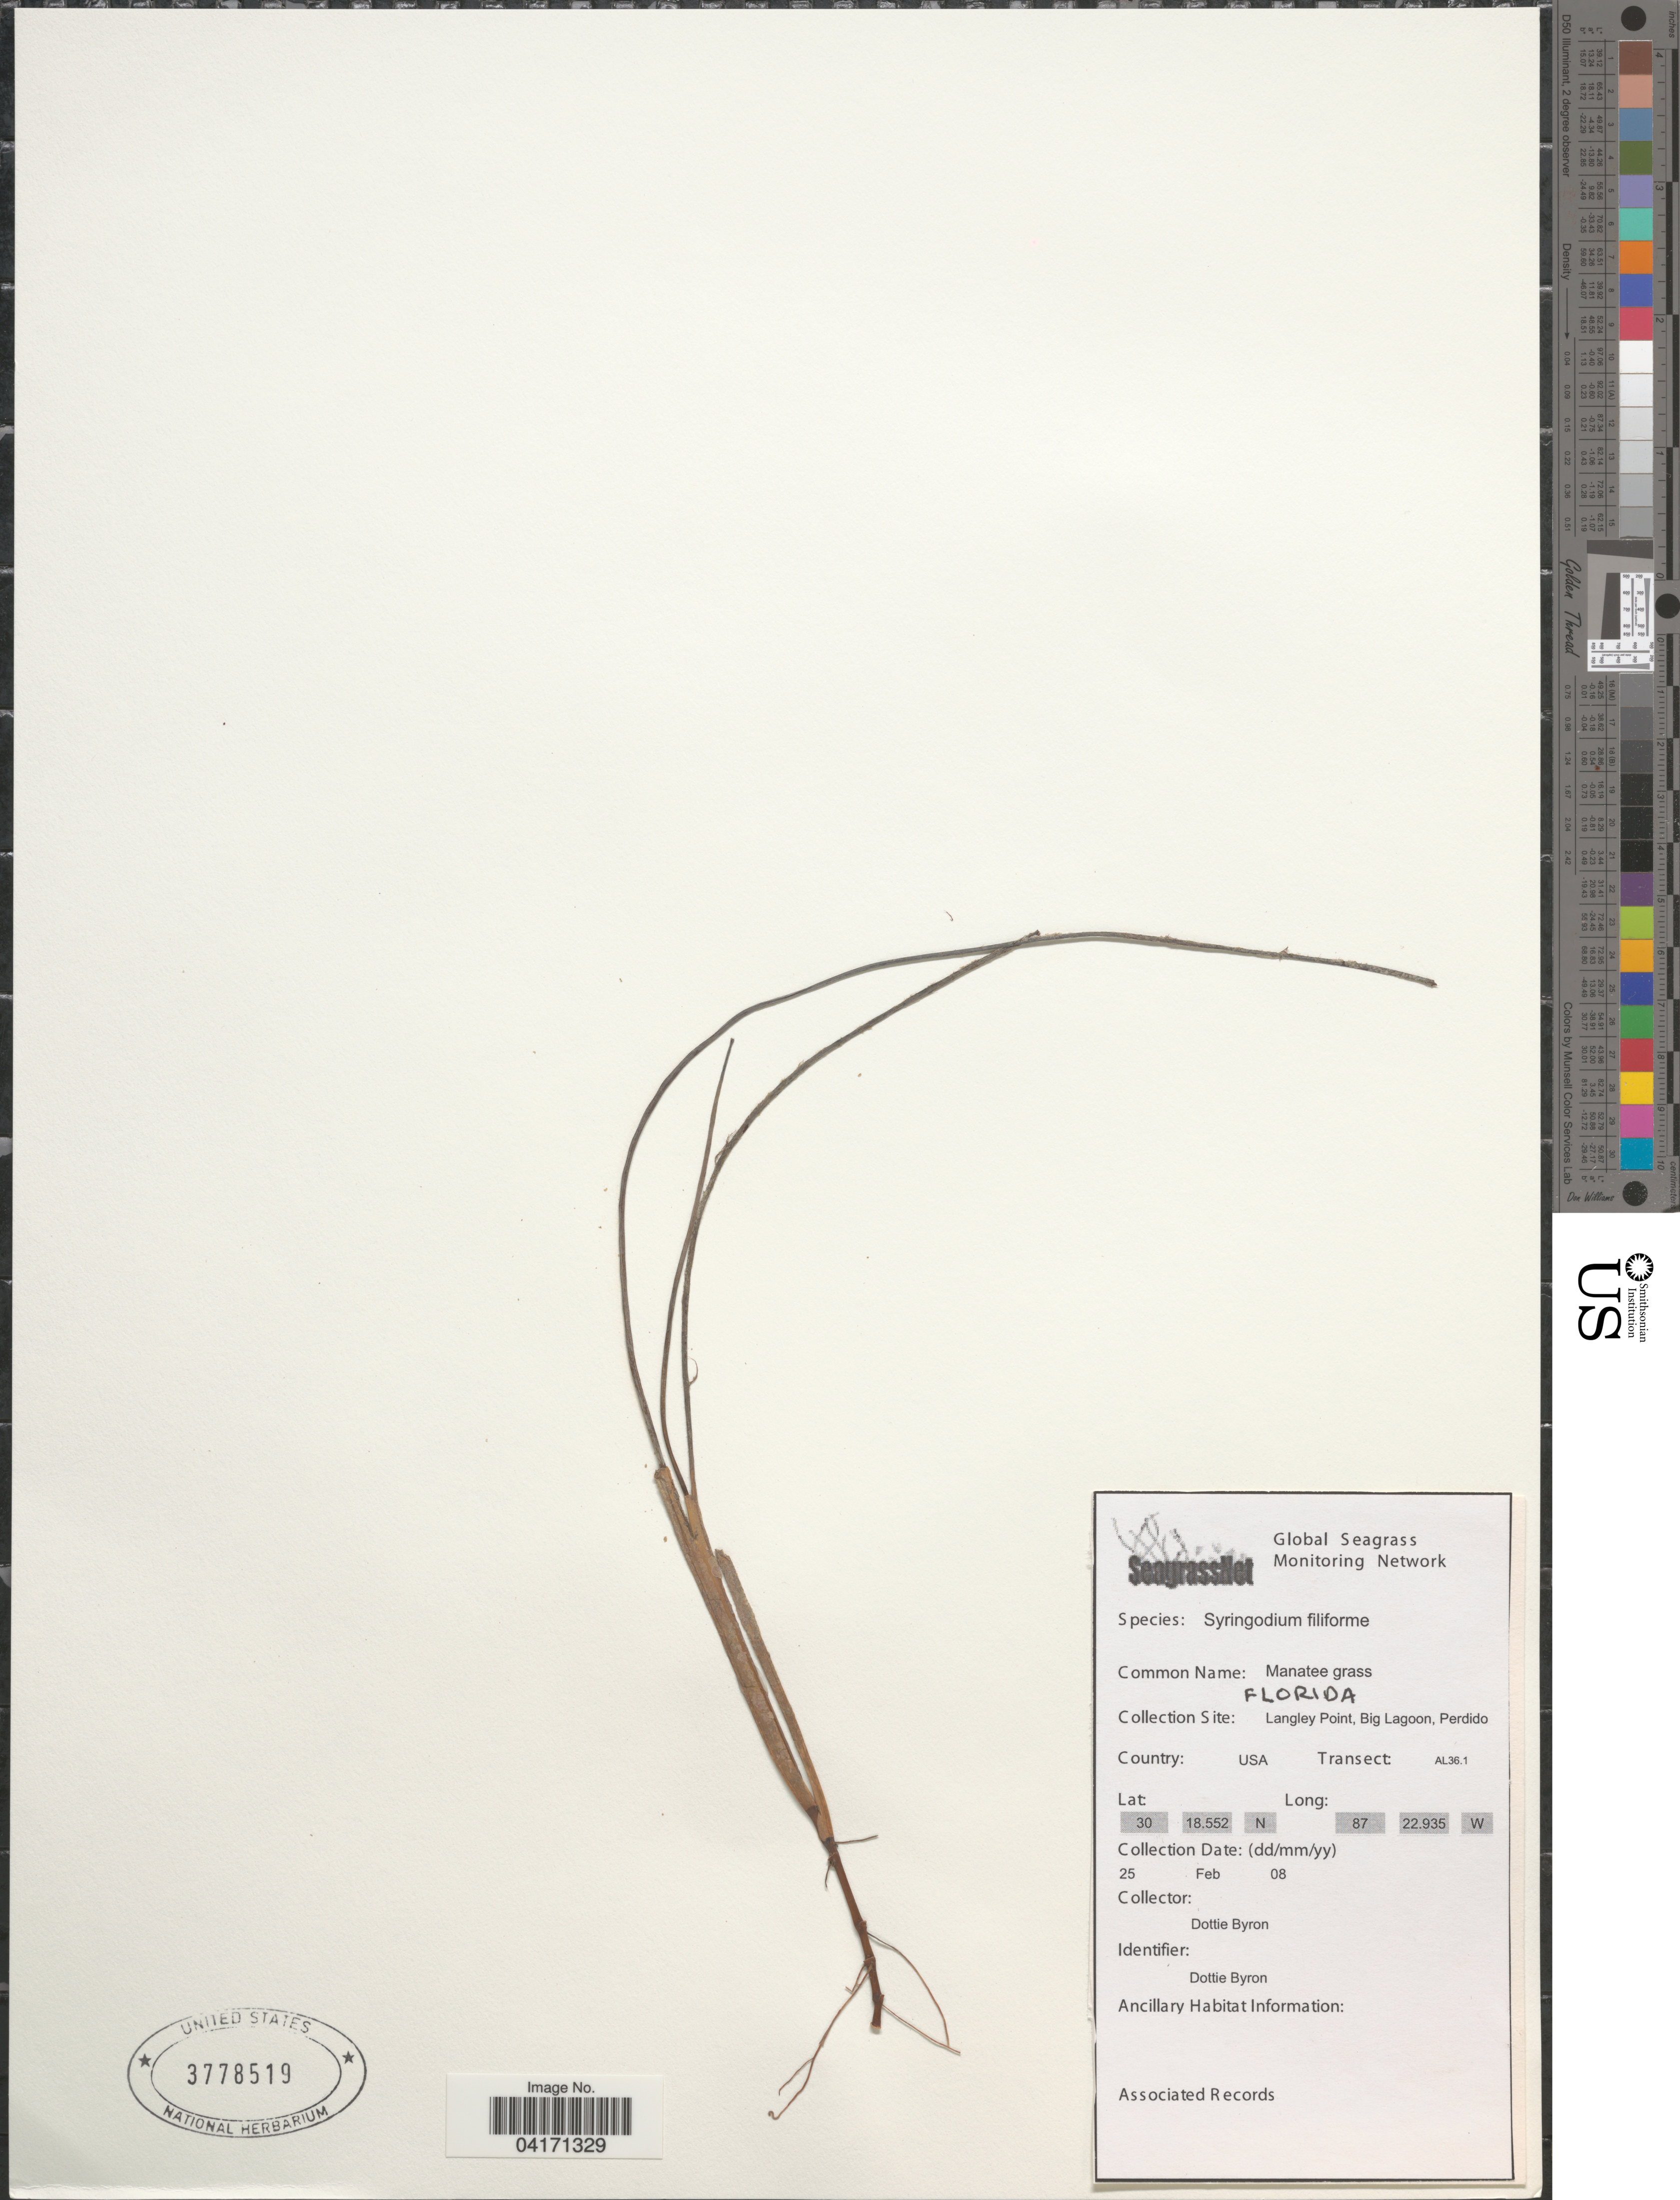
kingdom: Plantae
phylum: Tracheophyta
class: Liliopsida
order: Alismatales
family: Cymodoceaceae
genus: Syringodium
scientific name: Syringodium filiforme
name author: Kütz.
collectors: D. Byron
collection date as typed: Transcribed d/m/y: 25/2/8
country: United States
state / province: Florida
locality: Langley Point, Big Lagoon, Perdido. Transect: AL36.1.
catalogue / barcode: US 3778519